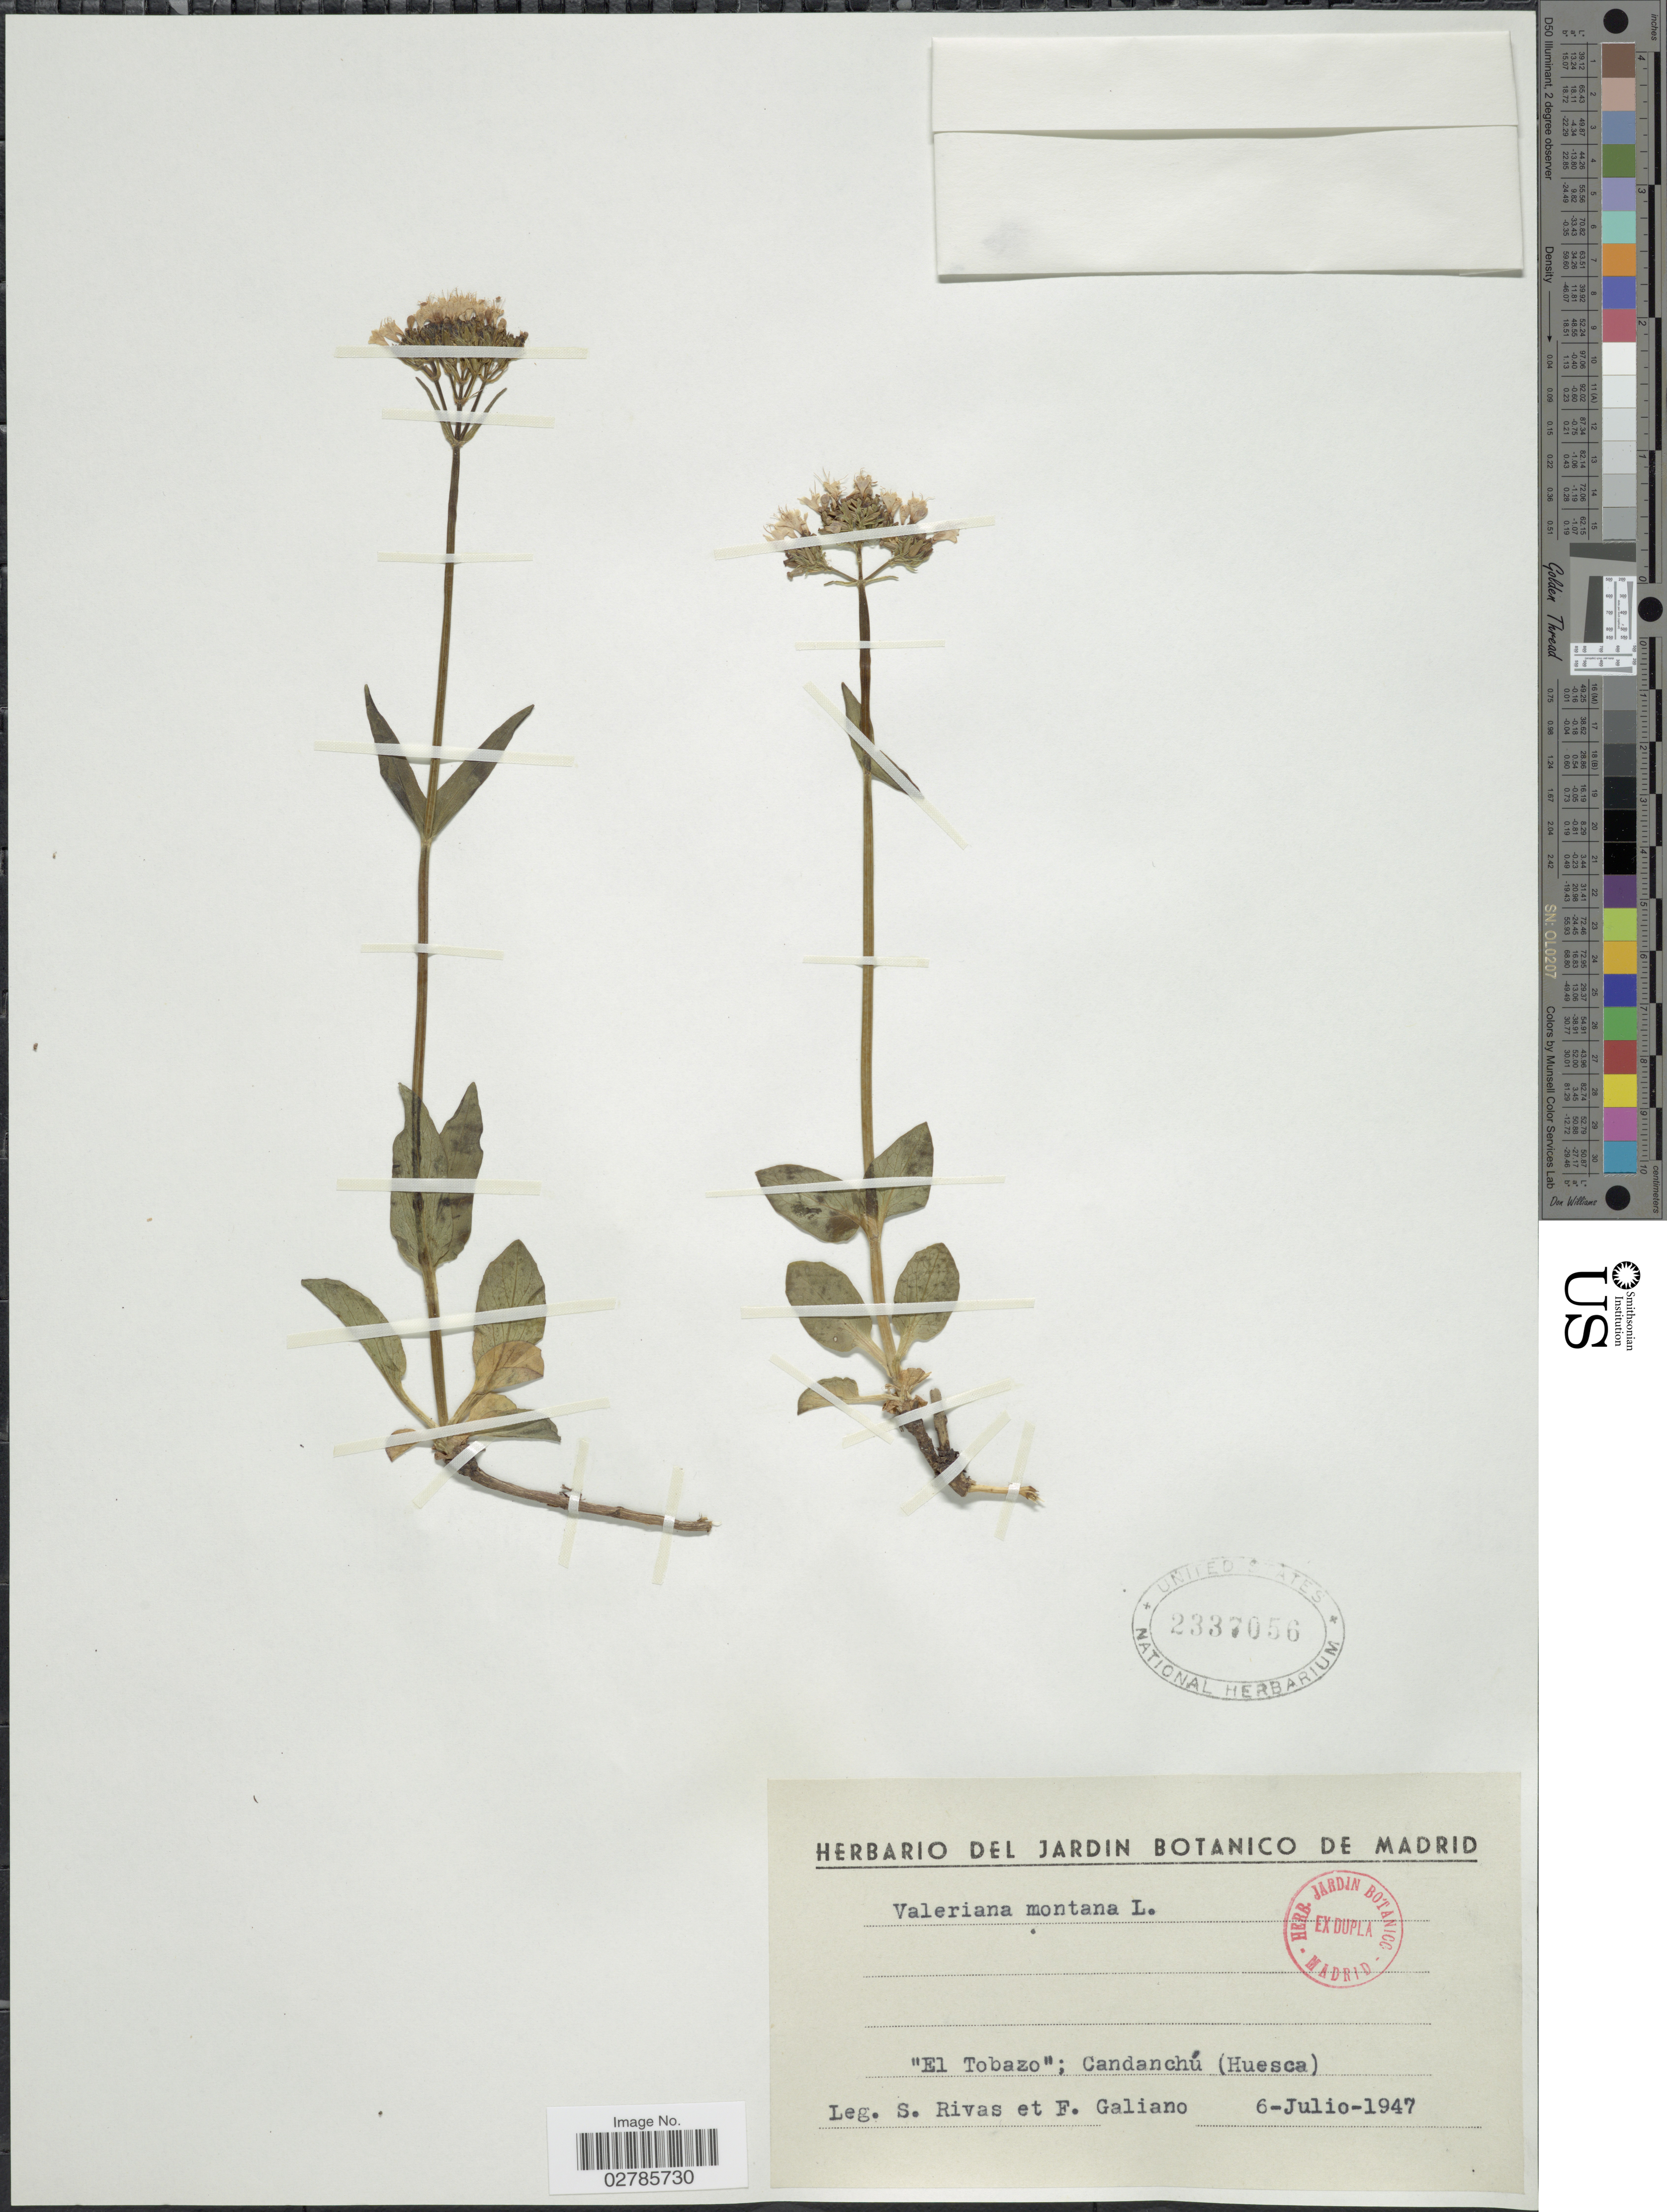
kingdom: Plantae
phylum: Tracheophyta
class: Magnoliopsida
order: Dipsacales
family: Caprifoliaceae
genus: Valeriana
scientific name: Valeriana montana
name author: L.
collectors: S. Rivas & E. F. Galiano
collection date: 1947-07-06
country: Spain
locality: El Tobazo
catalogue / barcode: US 2337056